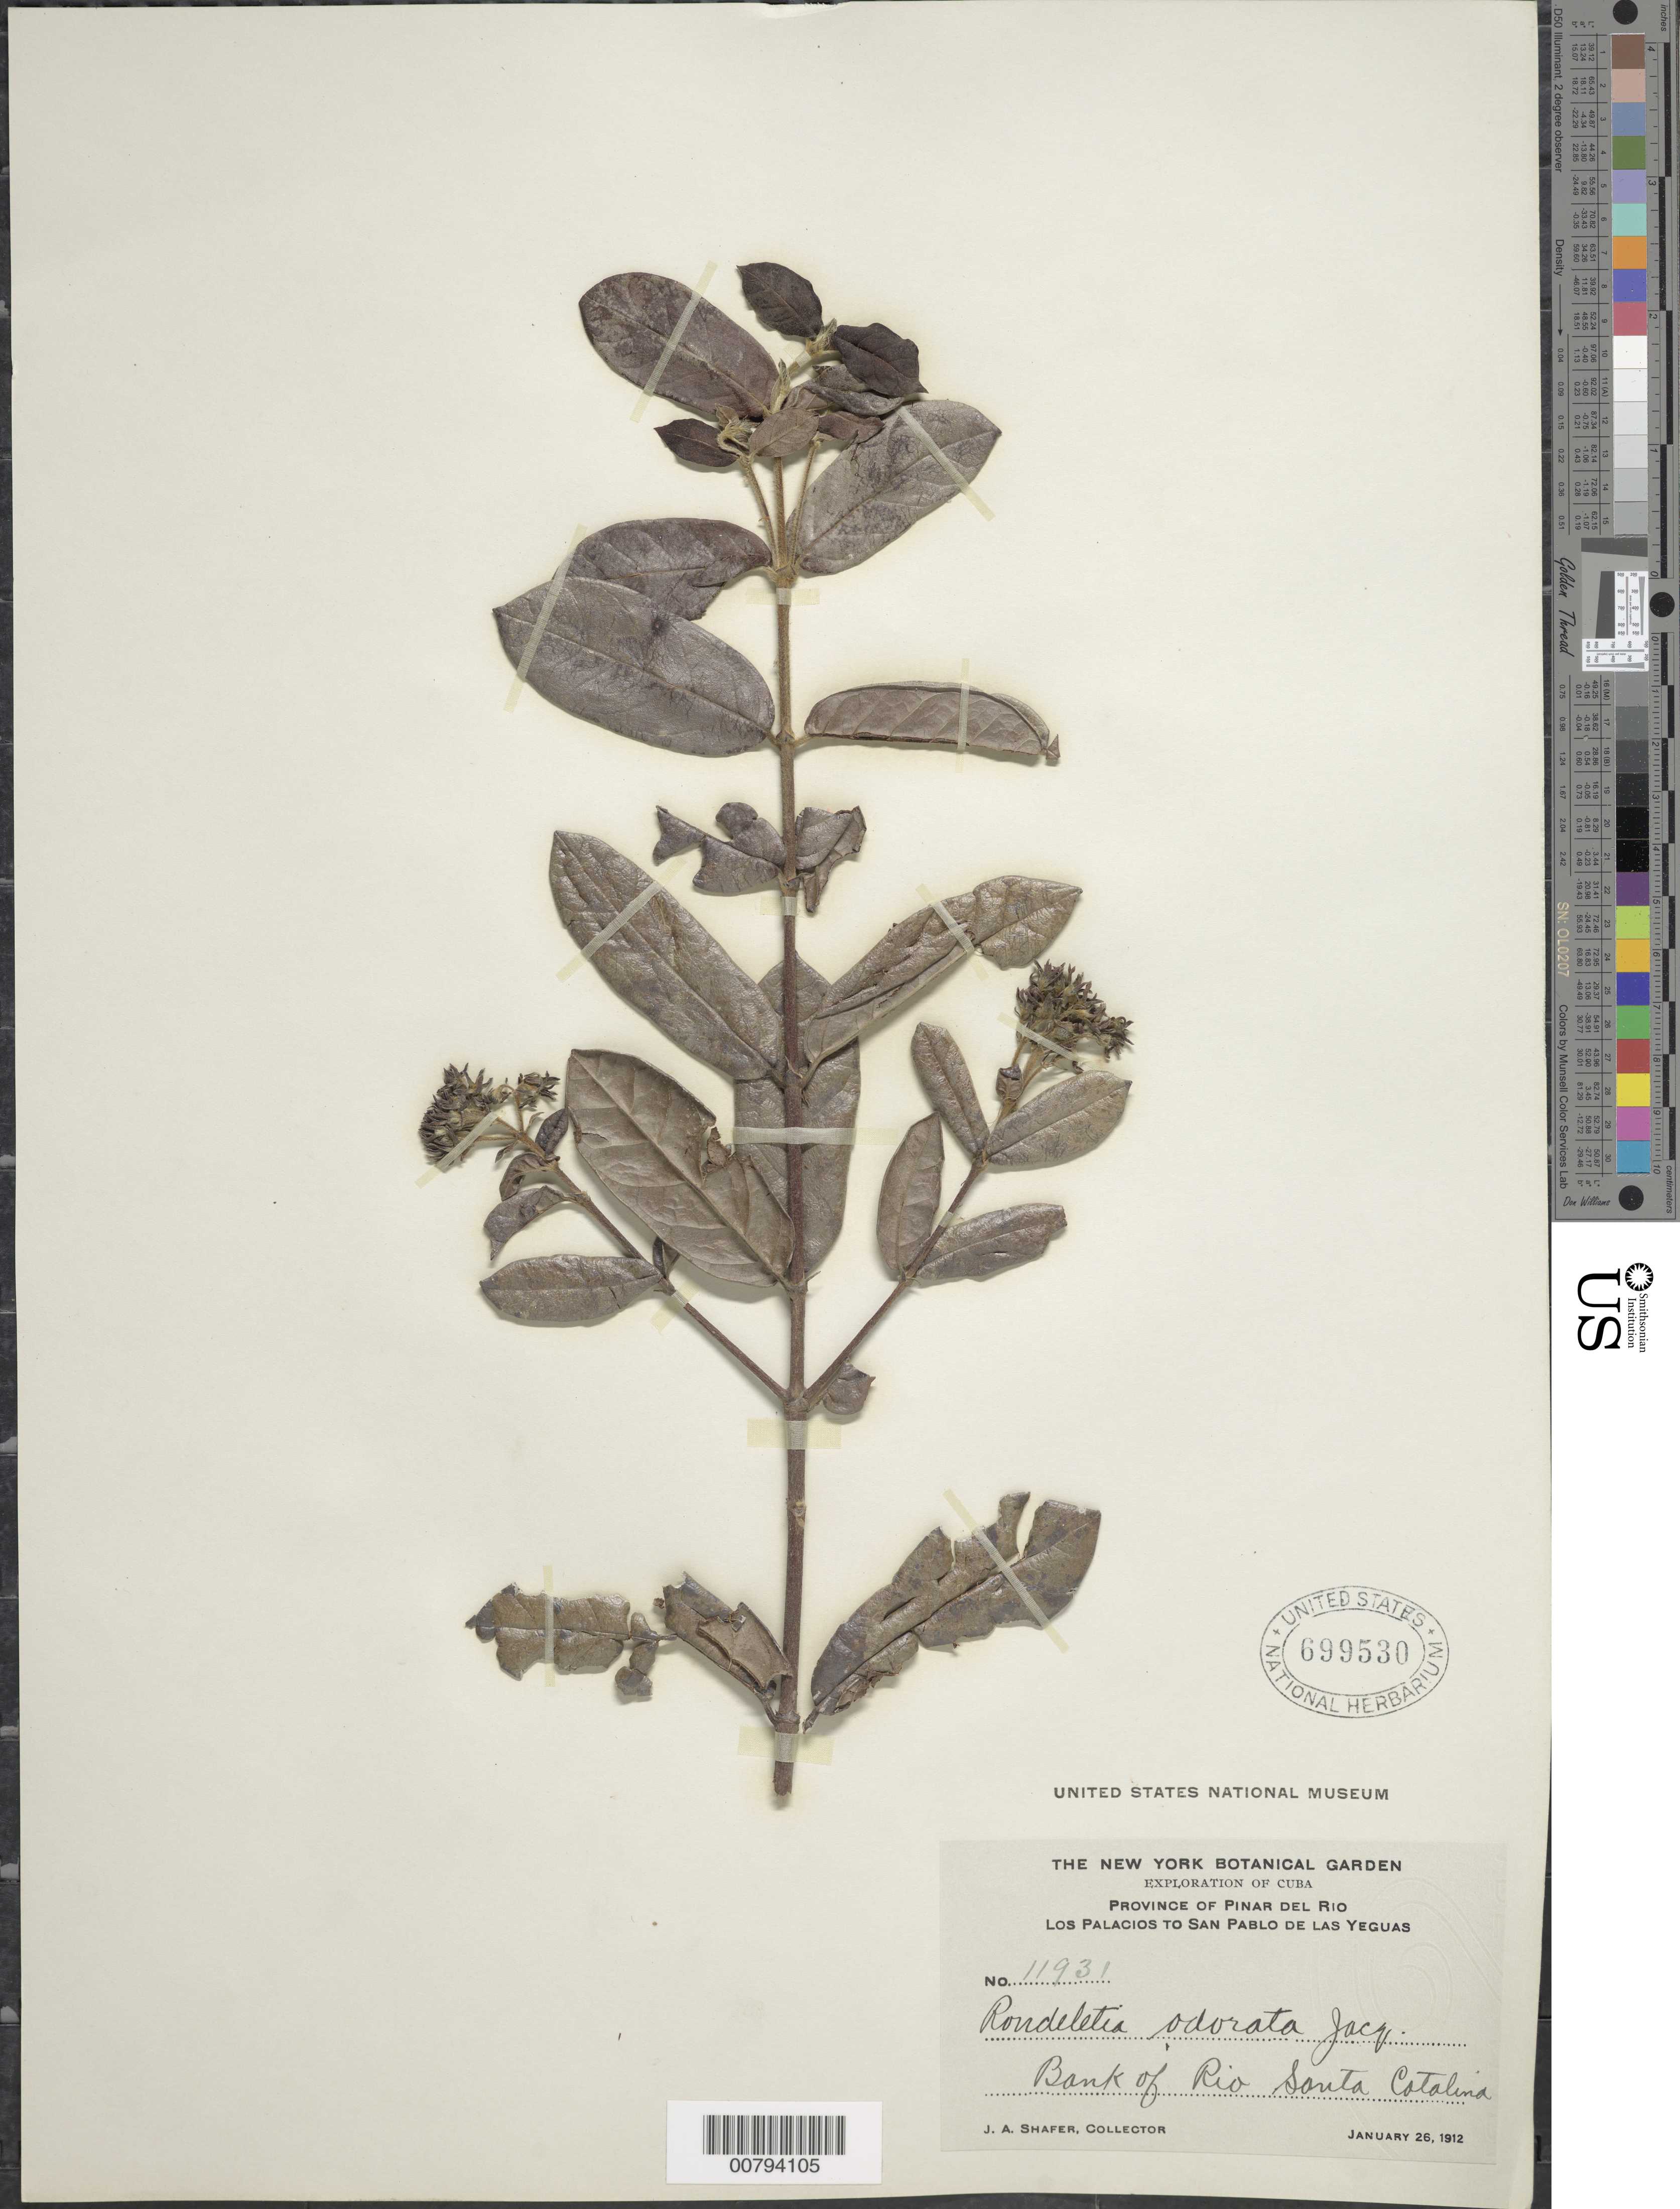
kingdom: Plantae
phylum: Tracheophyta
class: Magnoliopsida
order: Gentianales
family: Rubiaceae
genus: Rondeletia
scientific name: Rondeletia odorata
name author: Jacq.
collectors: J. A. Shafer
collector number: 11931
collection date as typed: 26 Jan 1912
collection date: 1912-01-26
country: Cuba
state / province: Pinar del Río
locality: Los Palacios to San Pablo de las Yeguas. Bank of Rio Santa Catalina.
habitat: Bank of river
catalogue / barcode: US 699530